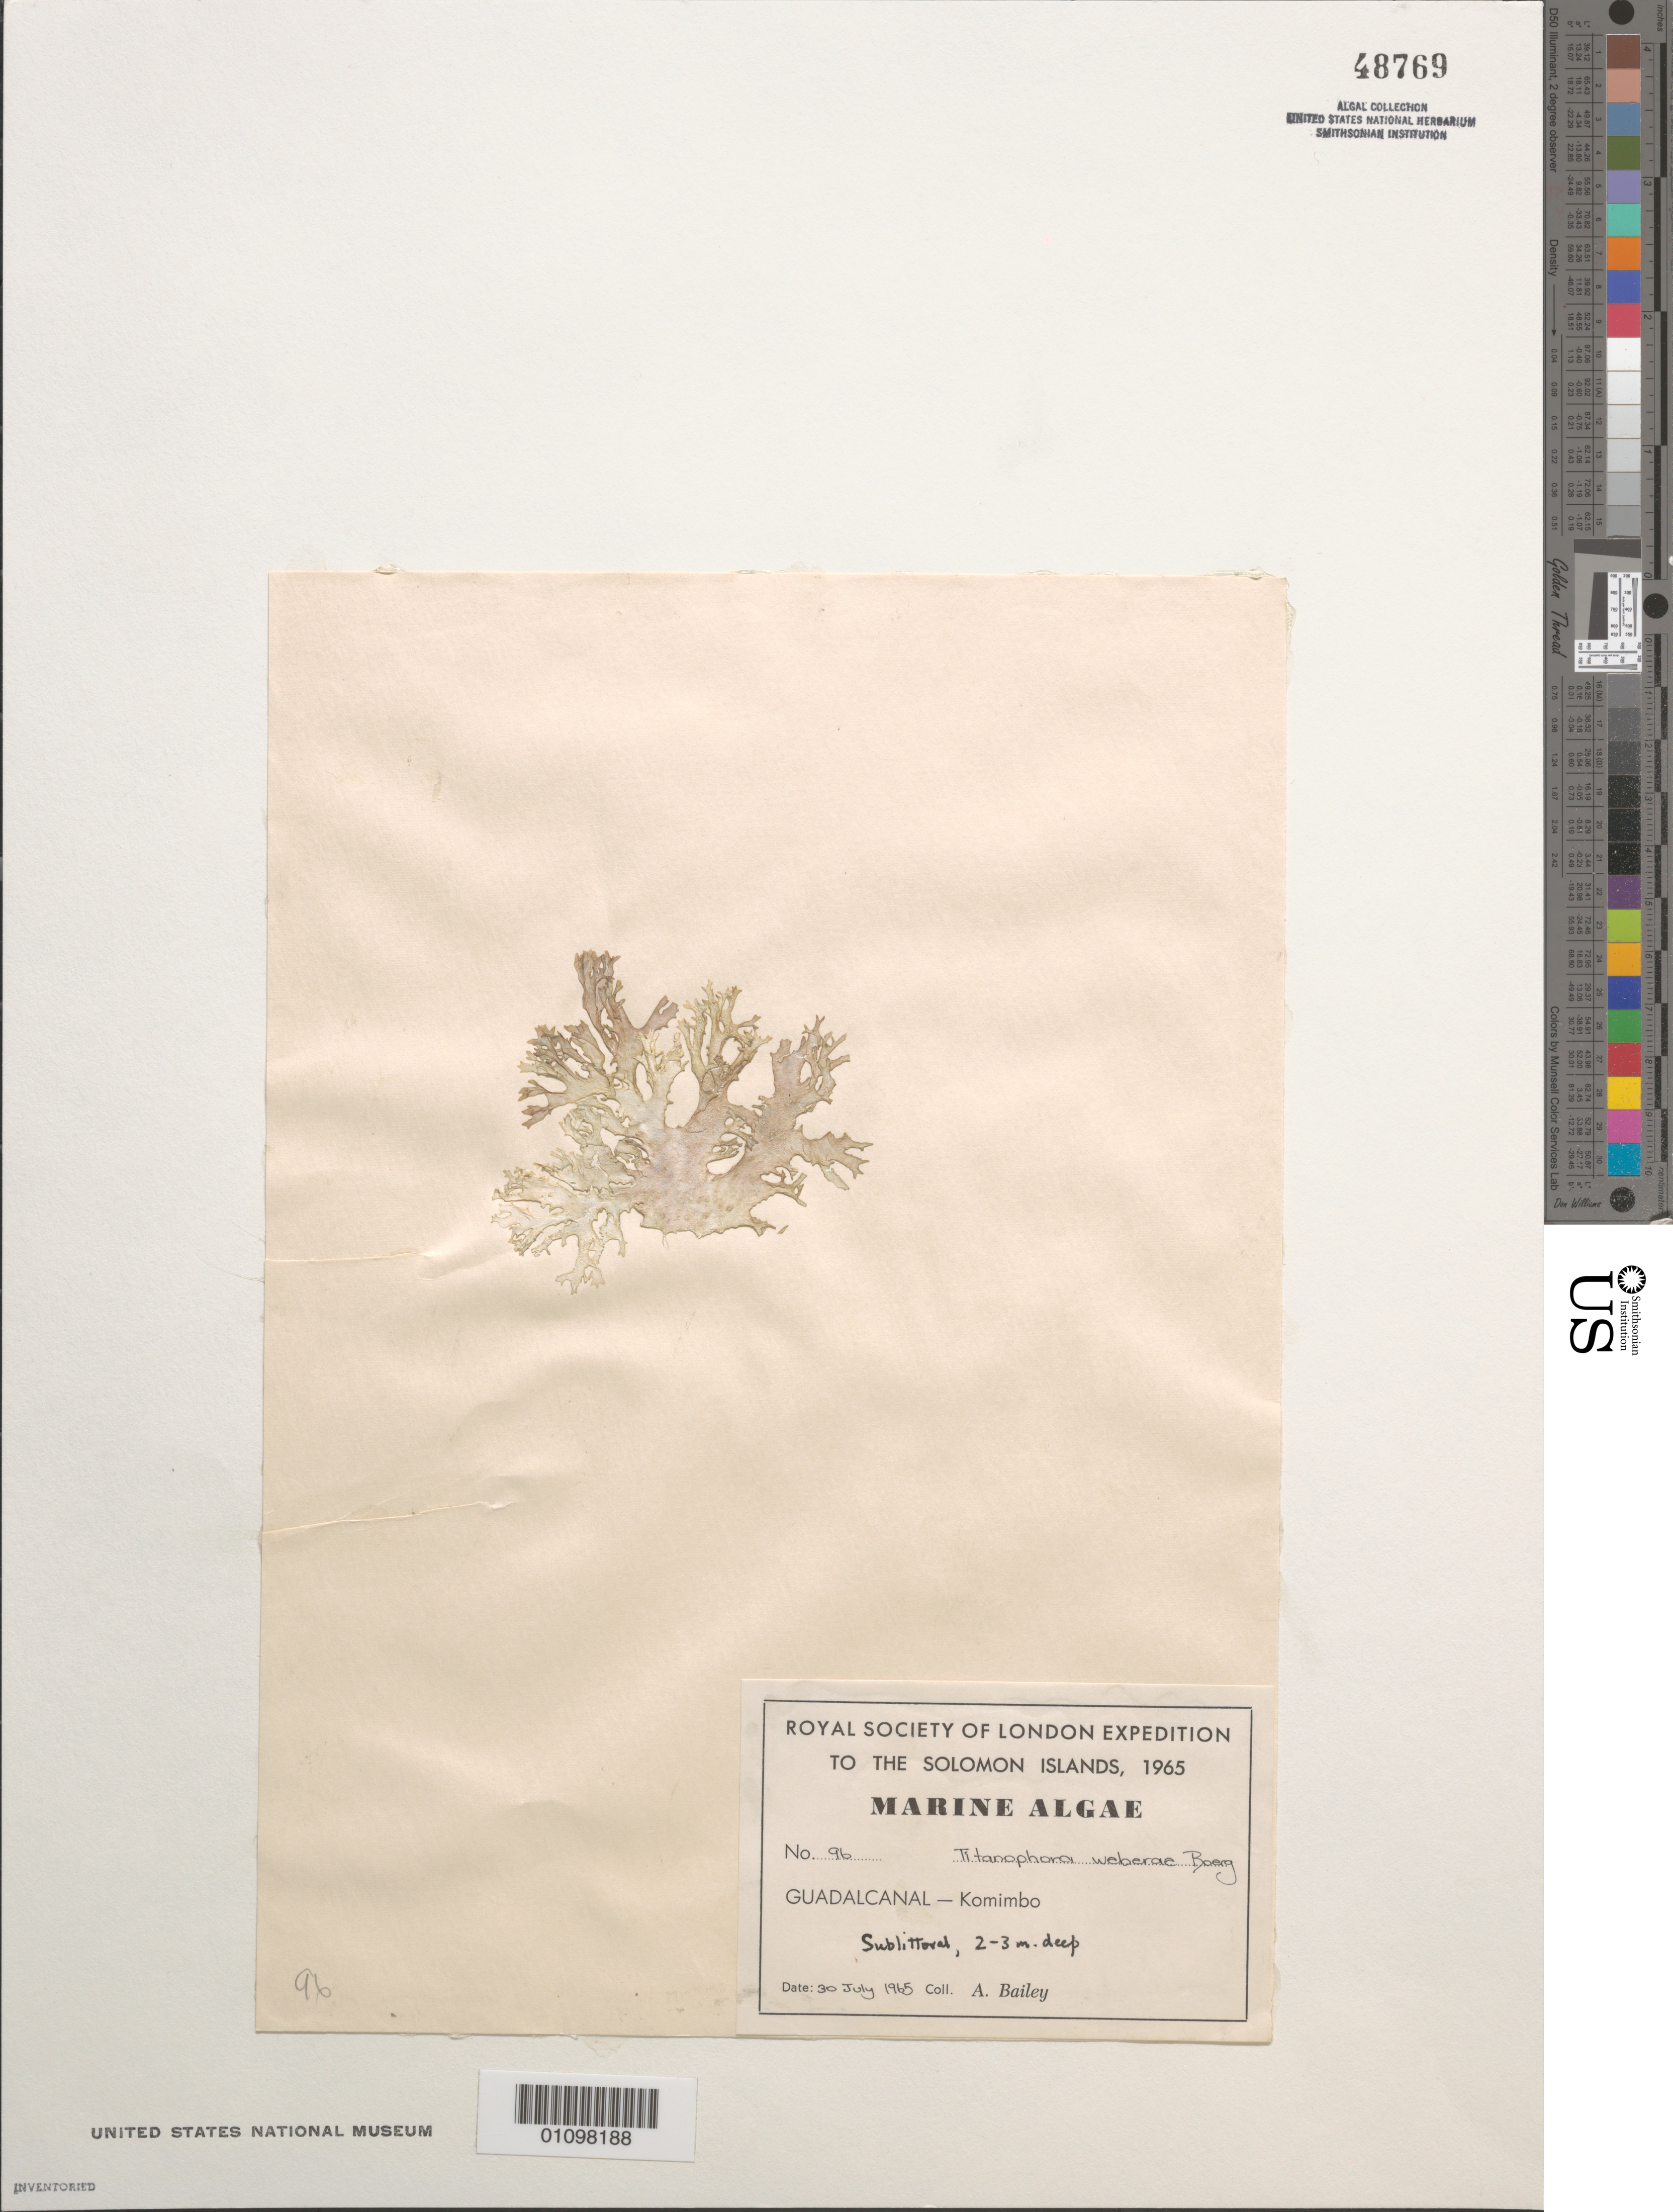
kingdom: Plantae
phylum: Rhodophyta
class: Florideophyceae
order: Nemastomatales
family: Schizymeniaceae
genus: Titanophora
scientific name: Titanophora weberae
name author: Børgesen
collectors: A. Bailey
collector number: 96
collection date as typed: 30 Jul 1965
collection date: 1965-07-30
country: Solomon Islands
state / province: Guadalcanal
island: Guadalcanal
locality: Komimbo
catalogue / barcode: US 48769